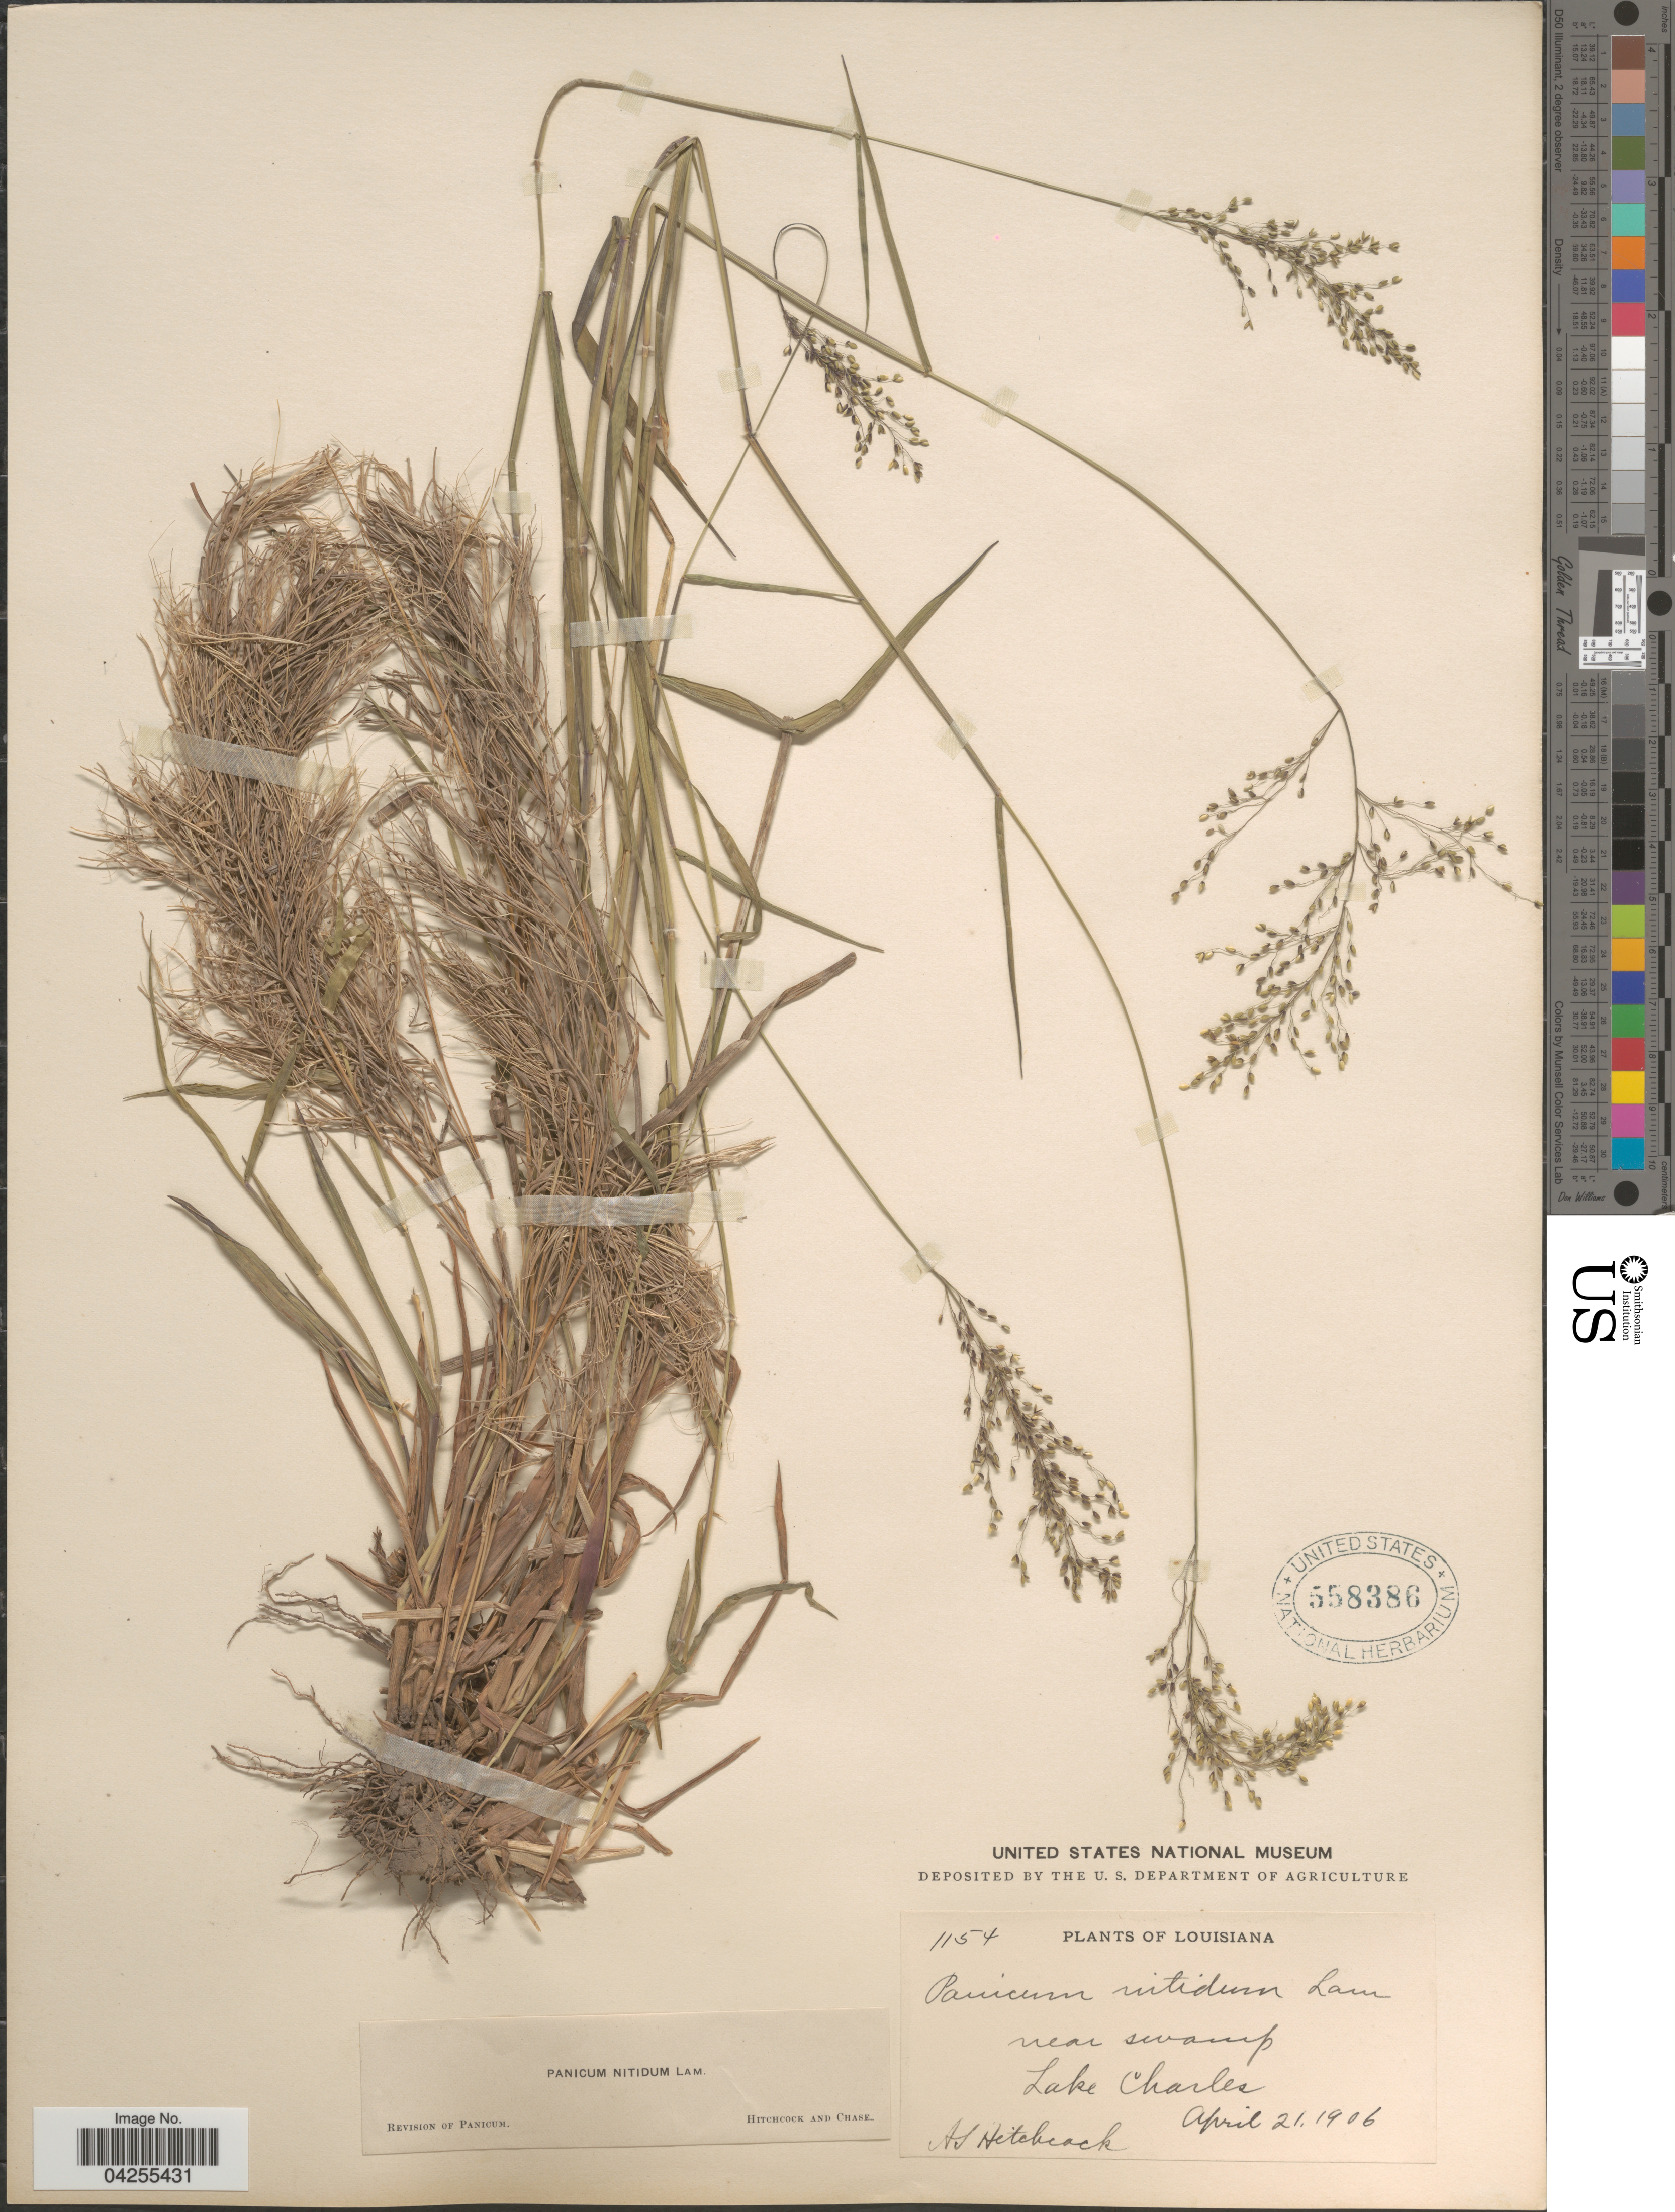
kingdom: Plantae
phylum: Tracheophyta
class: Liliopsida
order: Poales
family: Poaceae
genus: Dichanthelium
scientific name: Dichanthelium dichotomum var. dichotomum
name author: (L.) Gould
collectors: A. S. Hitchcock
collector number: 1154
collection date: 1906-04-21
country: United States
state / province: Louisiana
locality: Near swamp. Lake Charles.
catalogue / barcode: US 558386